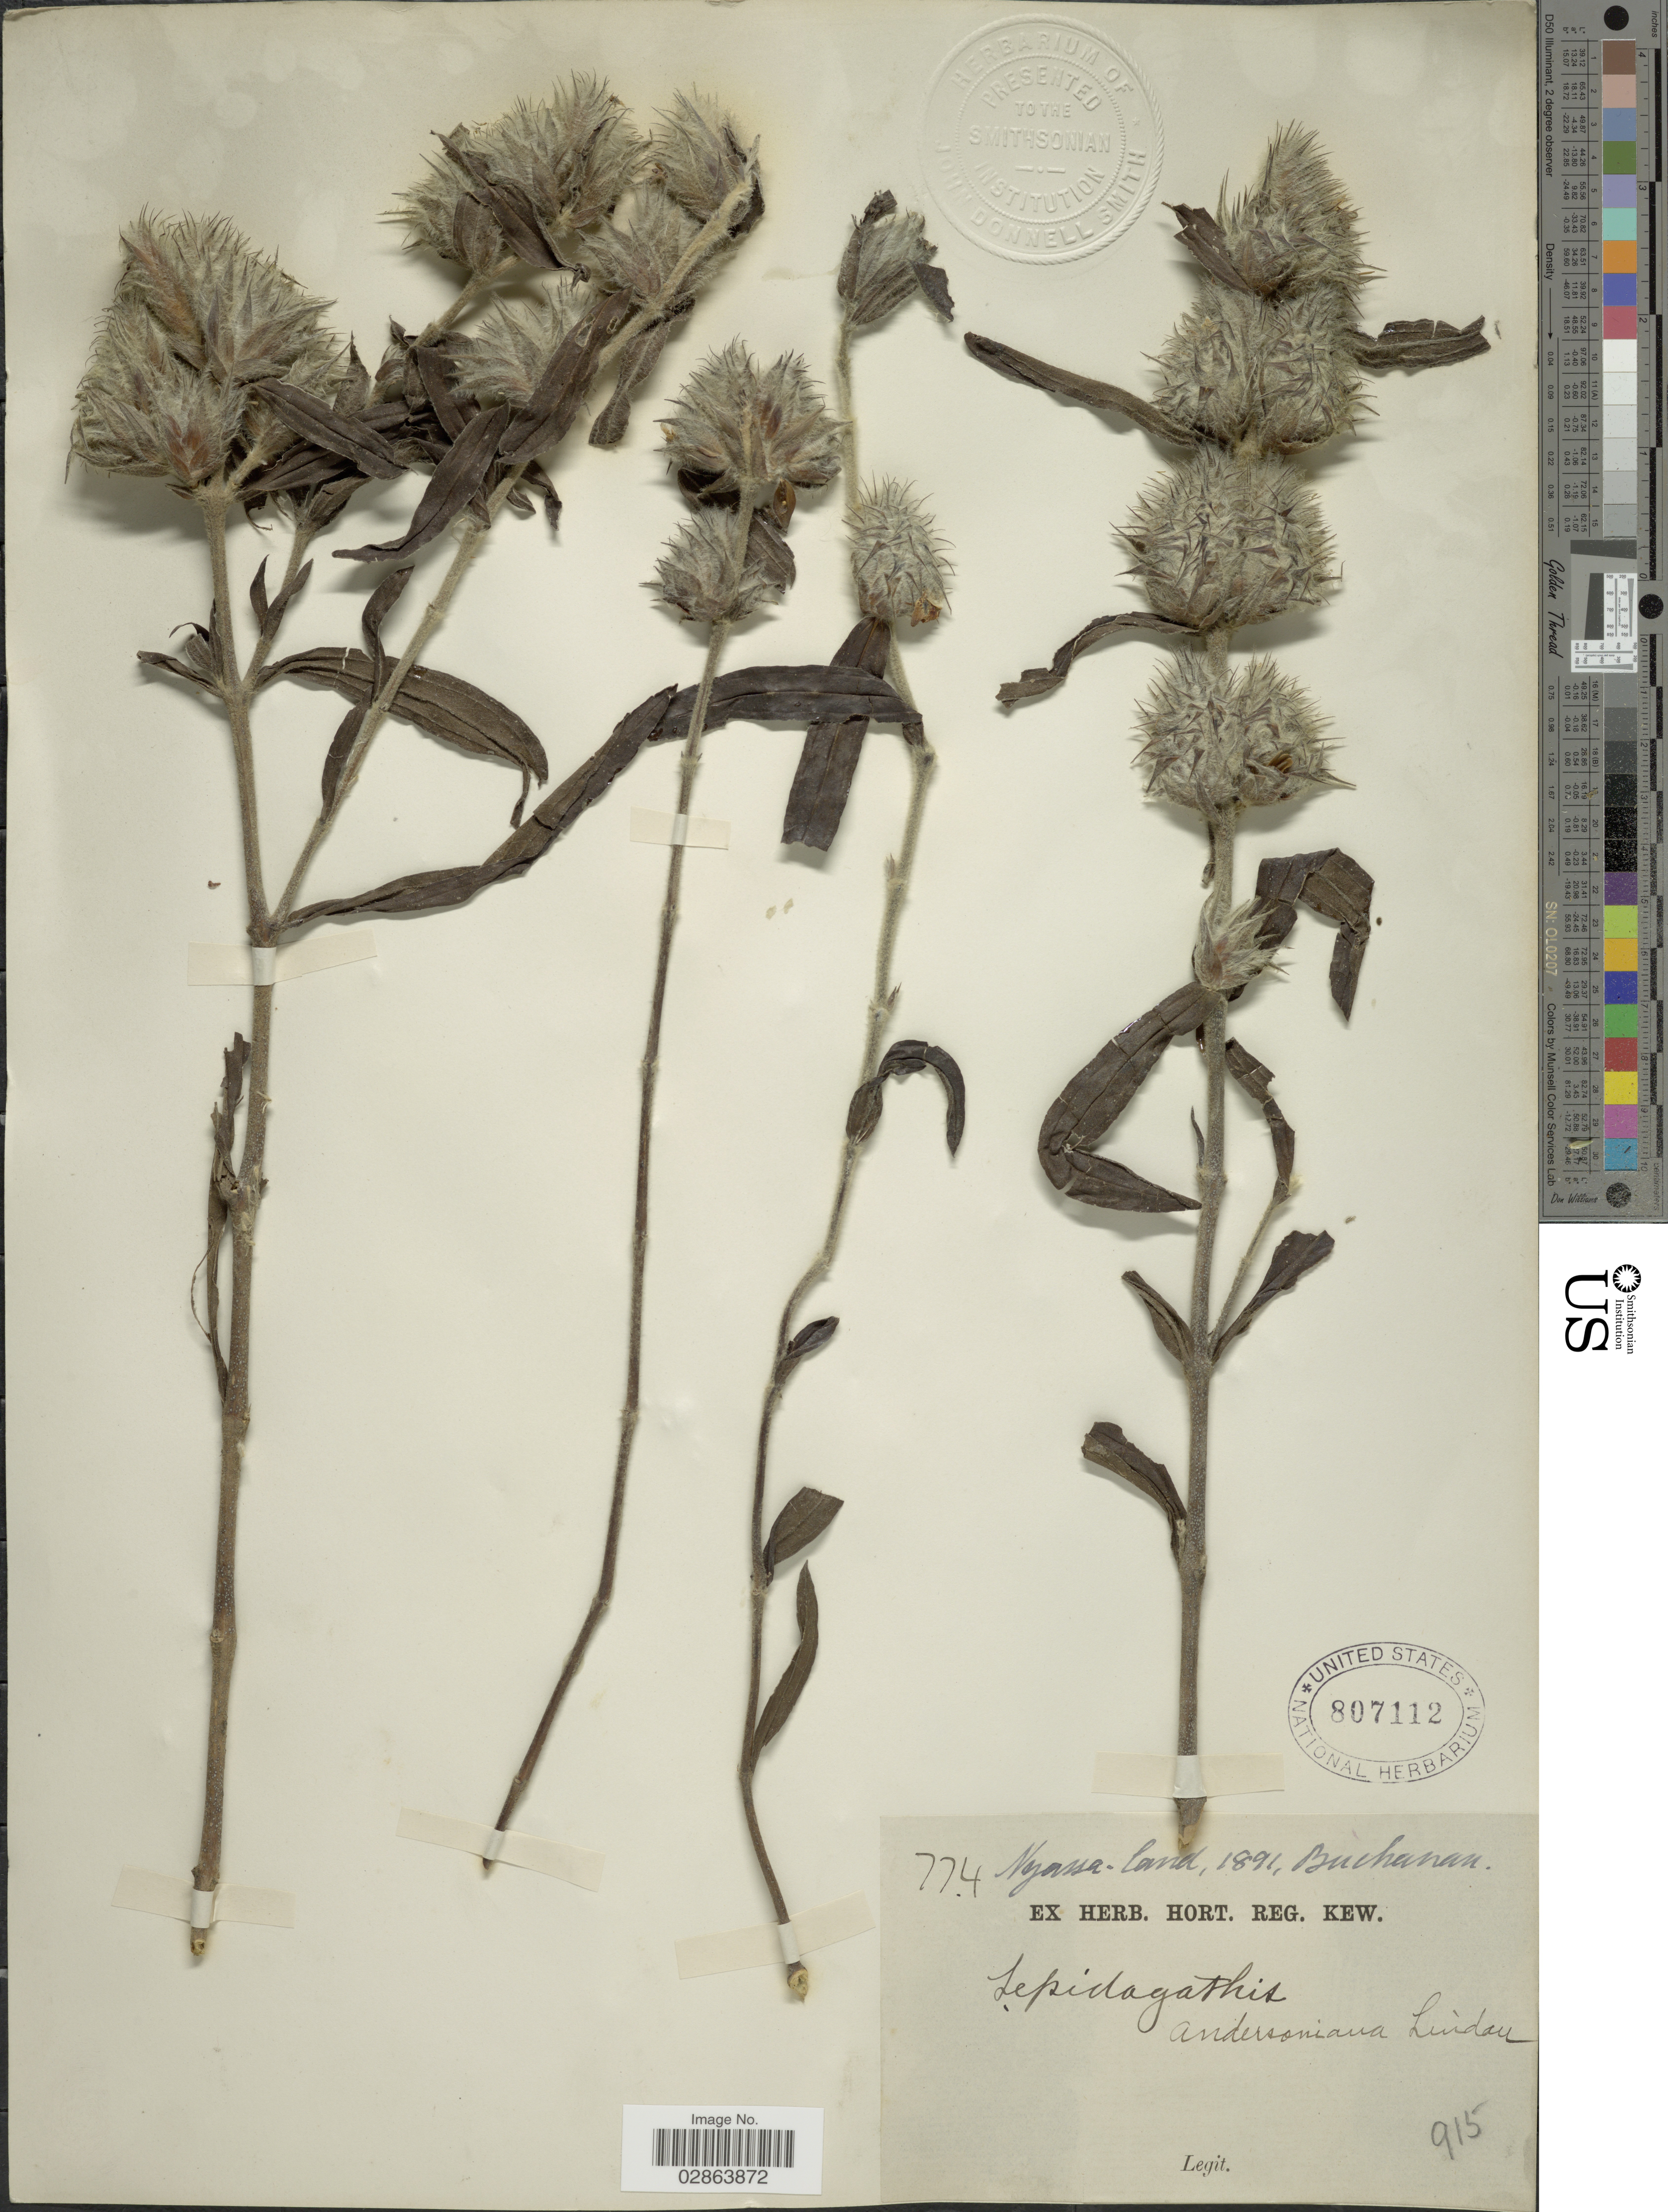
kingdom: Plantae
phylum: Tracheophyta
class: Magnoliopsida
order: Lamiales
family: Acanthaceae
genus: Lepidagathis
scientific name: Lepidagathis andersoniana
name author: Lindau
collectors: -. Buchanan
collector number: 774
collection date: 1891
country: Malawi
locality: Nyassa-land.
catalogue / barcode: US 807112